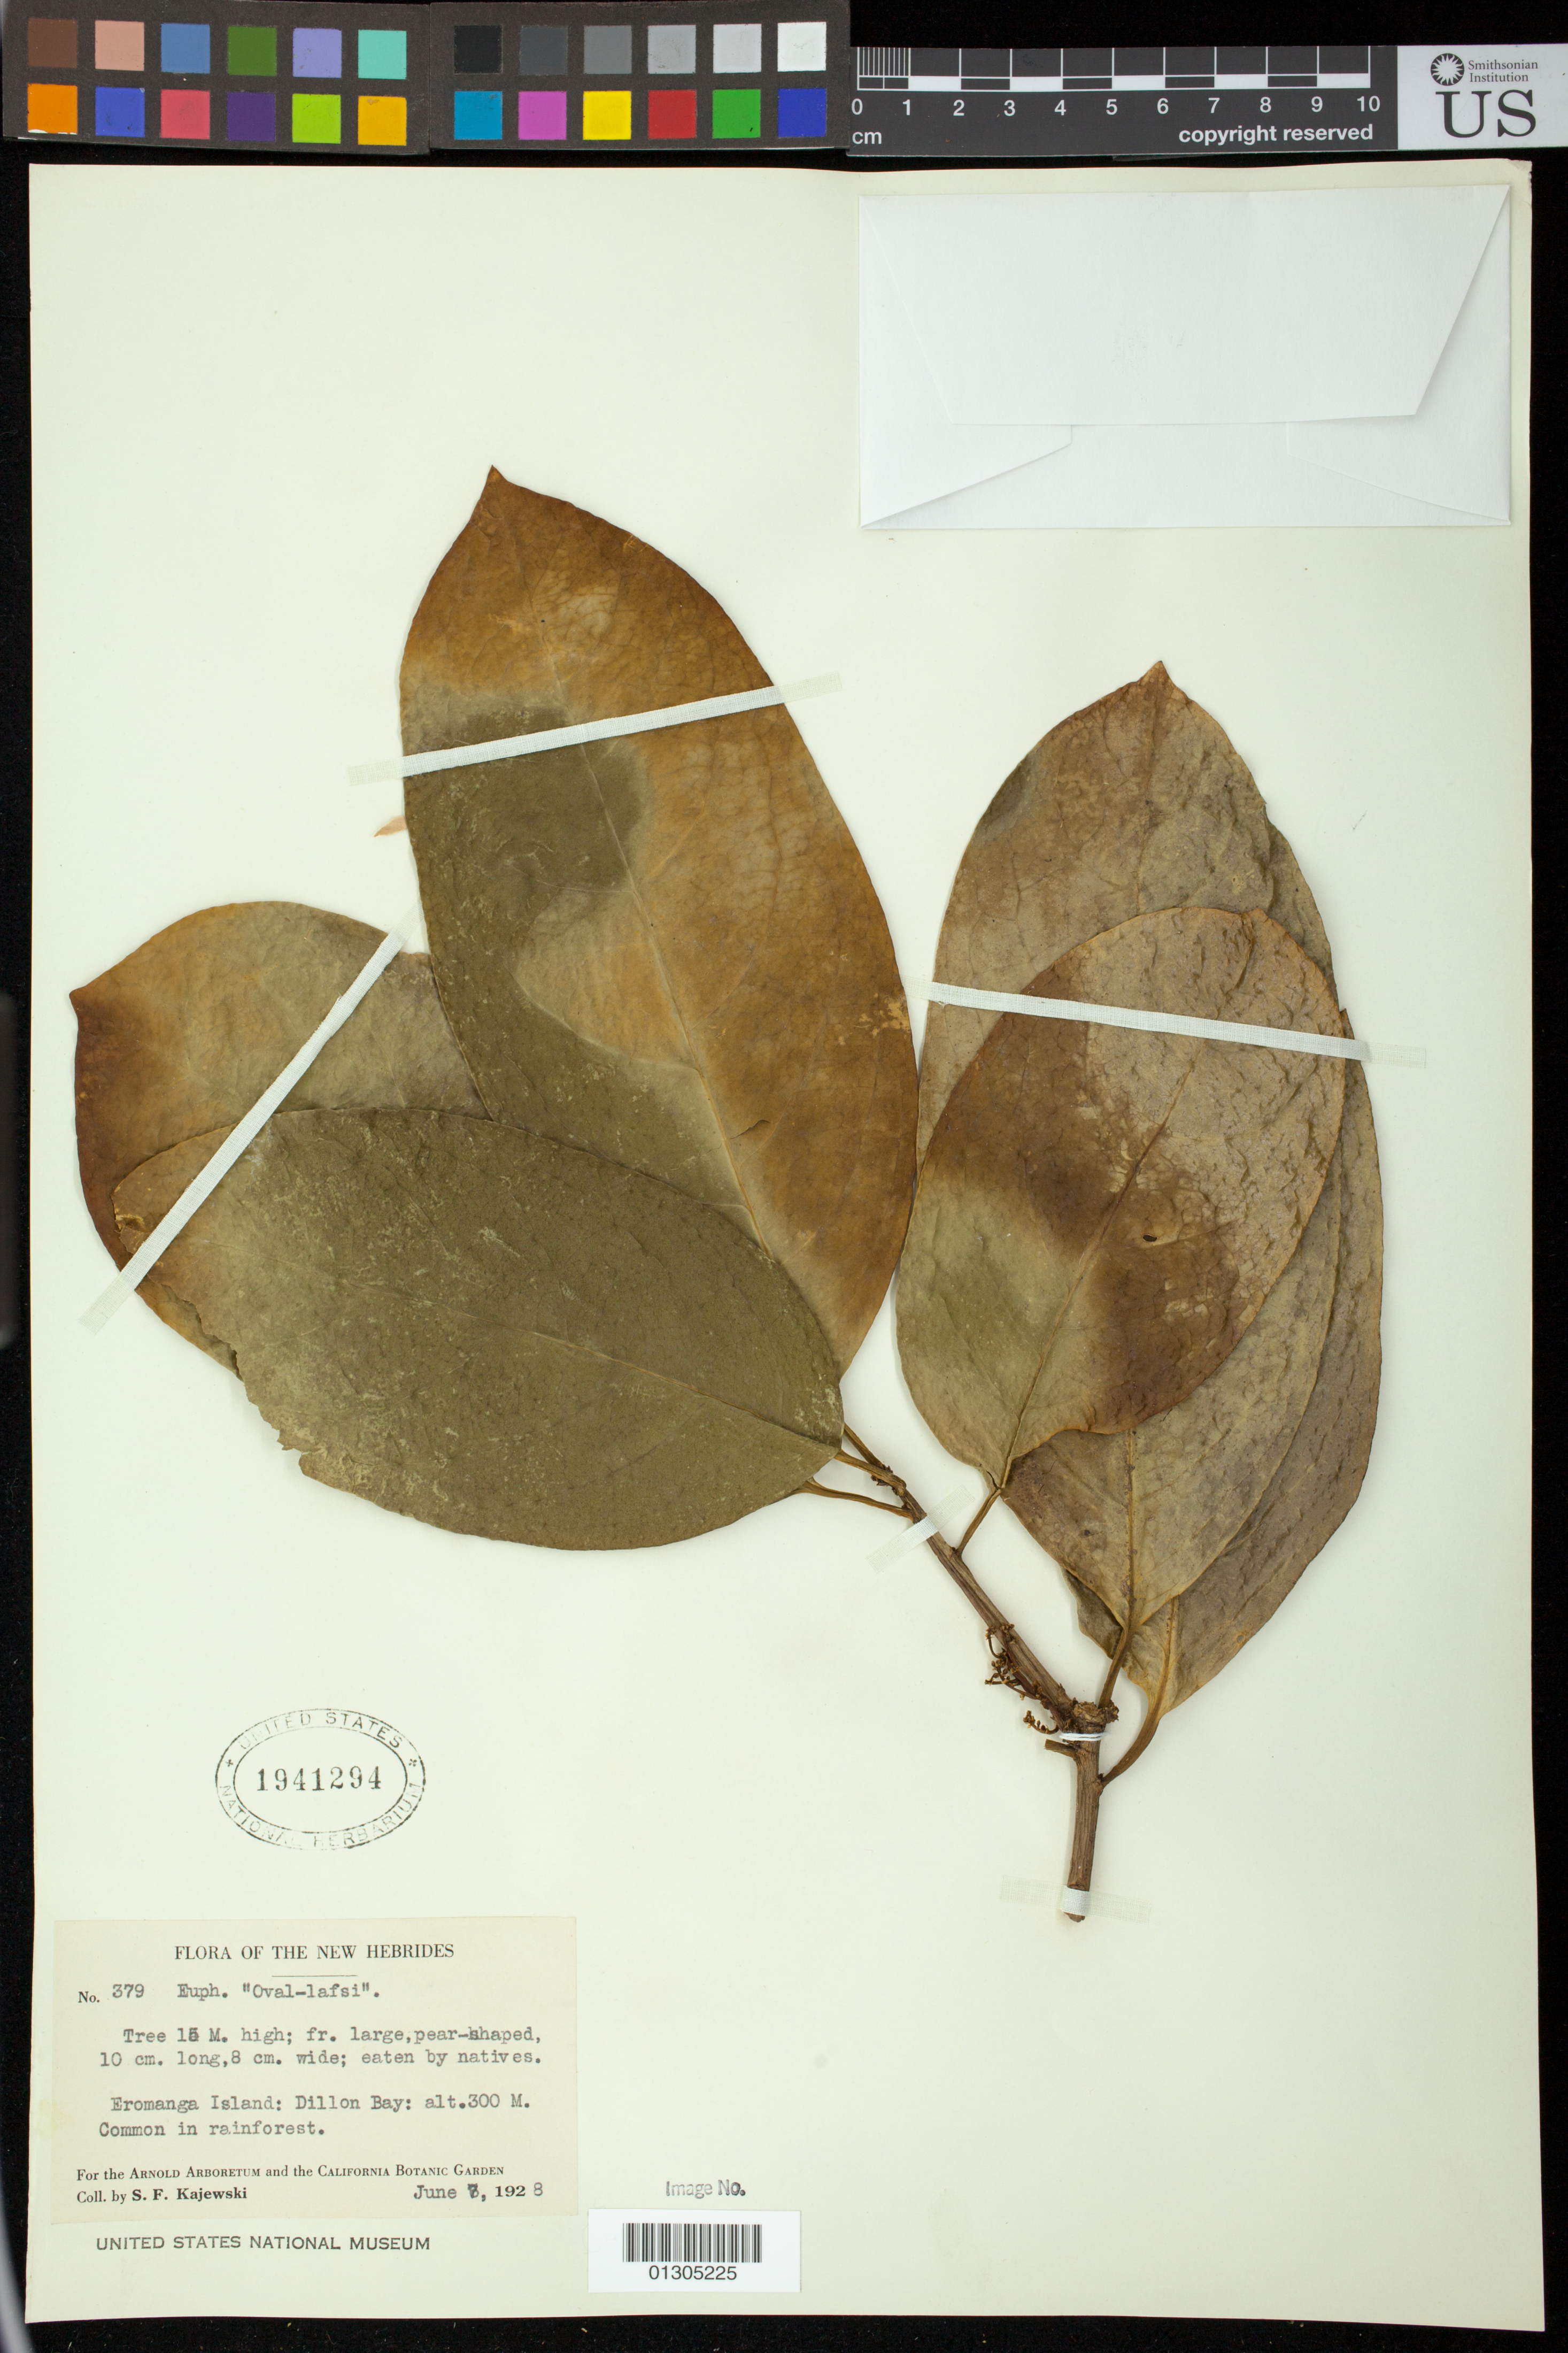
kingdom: Plantae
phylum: Tracheophyta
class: Magnoliopsida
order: Malpighiales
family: Euphorbiaceae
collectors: S. Kajewski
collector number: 379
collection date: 1928-06-07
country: Vanuatu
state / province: Tafea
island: Erromango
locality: Eromanga Island: Dillon Bay:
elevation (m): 300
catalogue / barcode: US 1941294